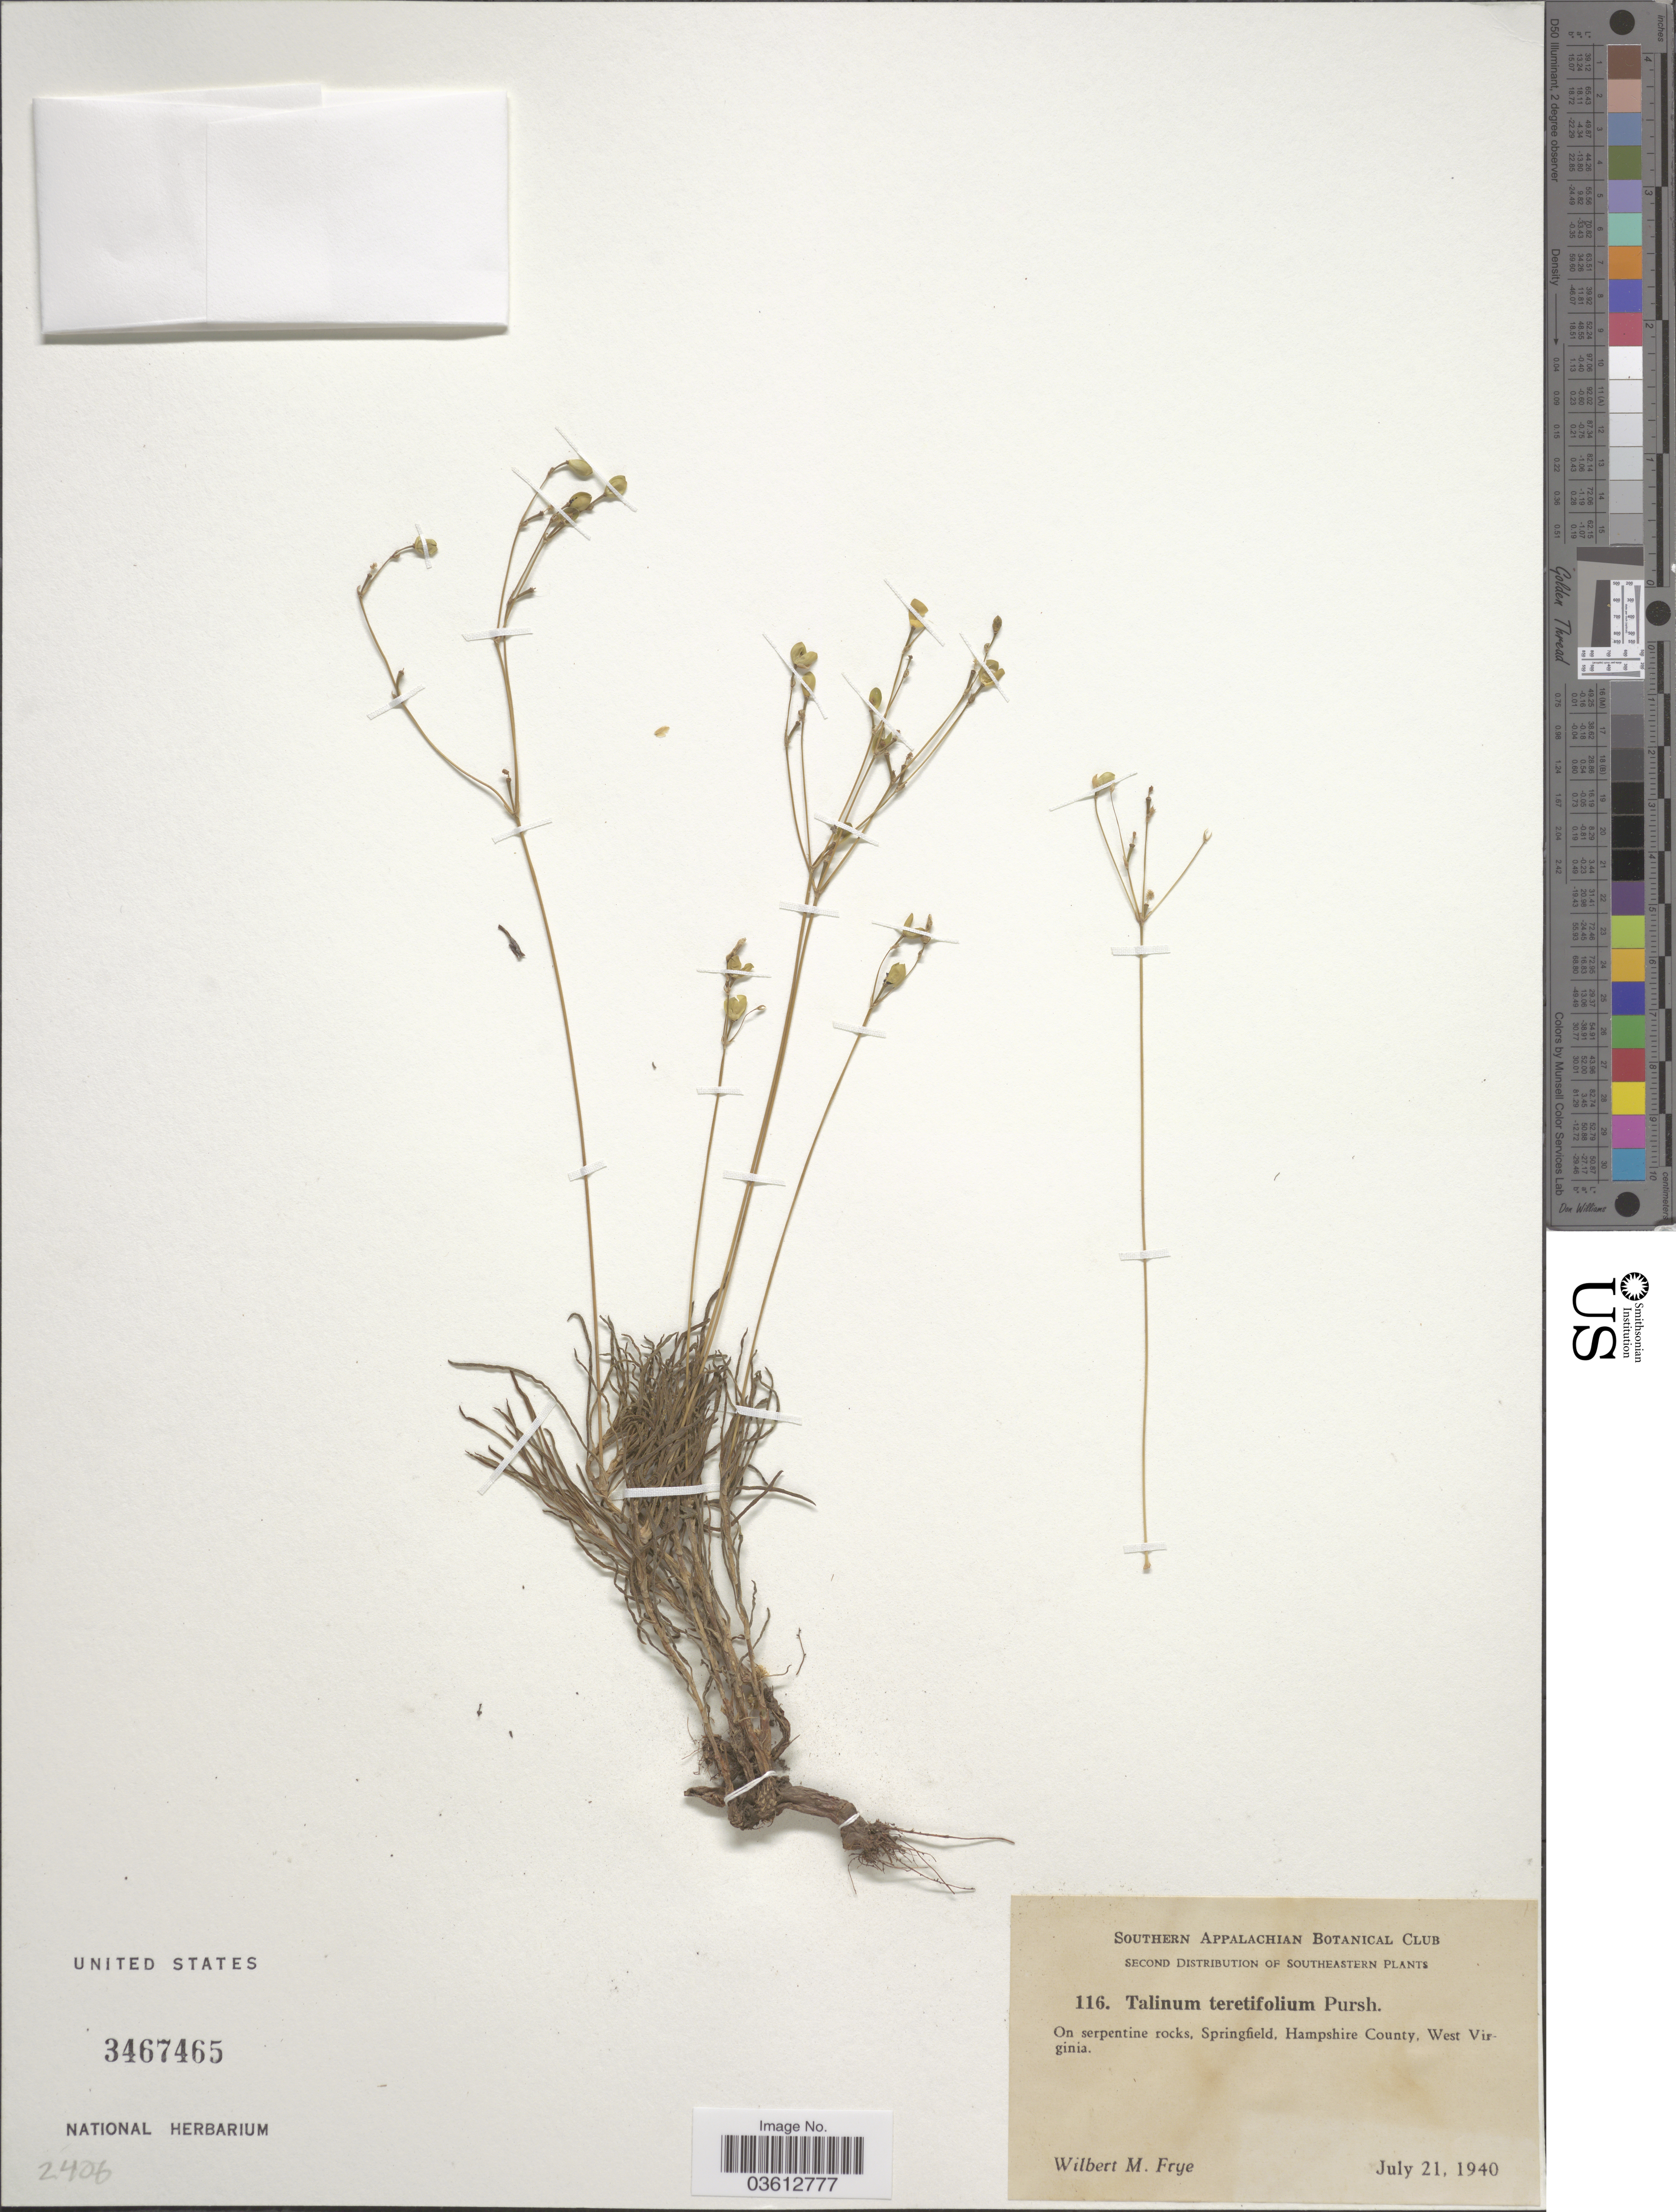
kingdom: Plantae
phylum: Tracheophyta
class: Magnoliopsida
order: Caryophyllales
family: Talinaceae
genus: Talinum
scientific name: Talinum teretifolium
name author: Pursh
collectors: W. Frye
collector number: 116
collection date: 1940-07-21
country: United States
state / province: West Virginia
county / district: Hampshire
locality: Southeastern. Springfield, Hampshire County.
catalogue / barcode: US 3467465